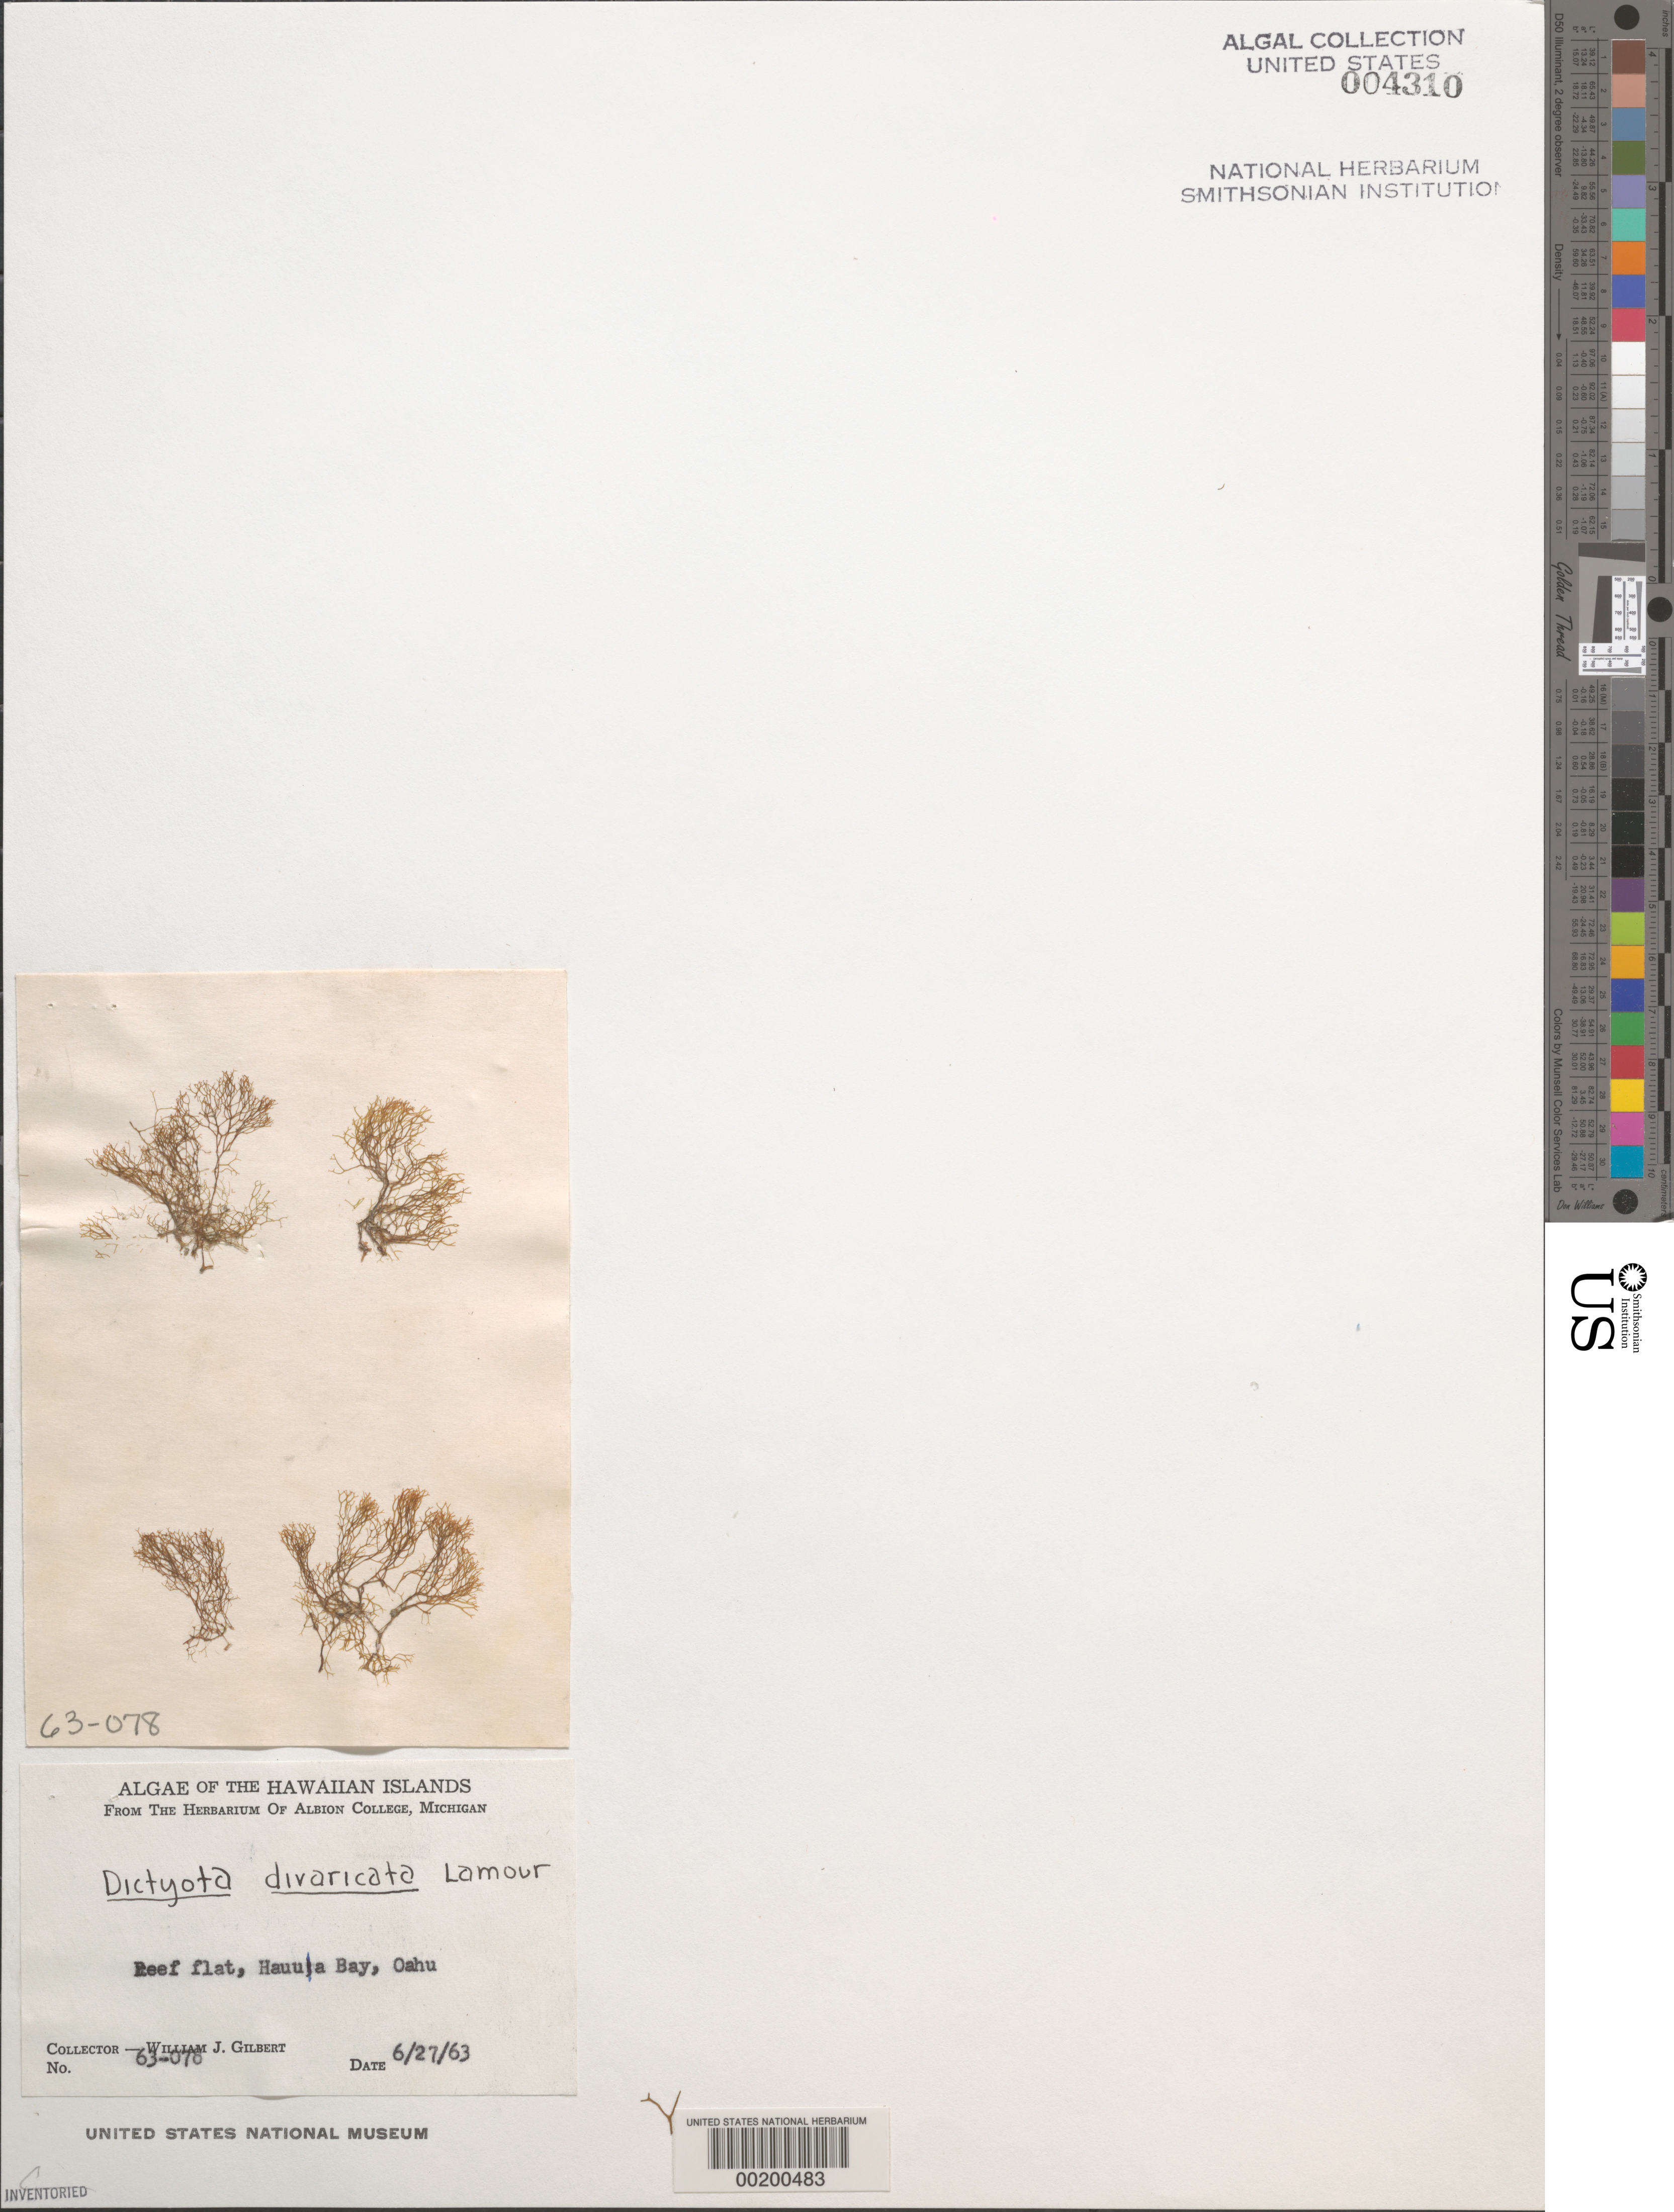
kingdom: Chromista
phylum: Ochrophyta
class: Phaeophyceae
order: Dictyotales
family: Dictyotaceae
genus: Dictyota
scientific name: Dictyota divaricata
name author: J.V.Lamouroux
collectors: W. J. Gilbert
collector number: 63-078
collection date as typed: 27 Jun 1963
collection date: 1963-06-27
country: United States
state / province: Hawaii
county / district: Honolulu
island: Oahu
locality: Hau'ula Bay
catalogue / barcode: US 4310